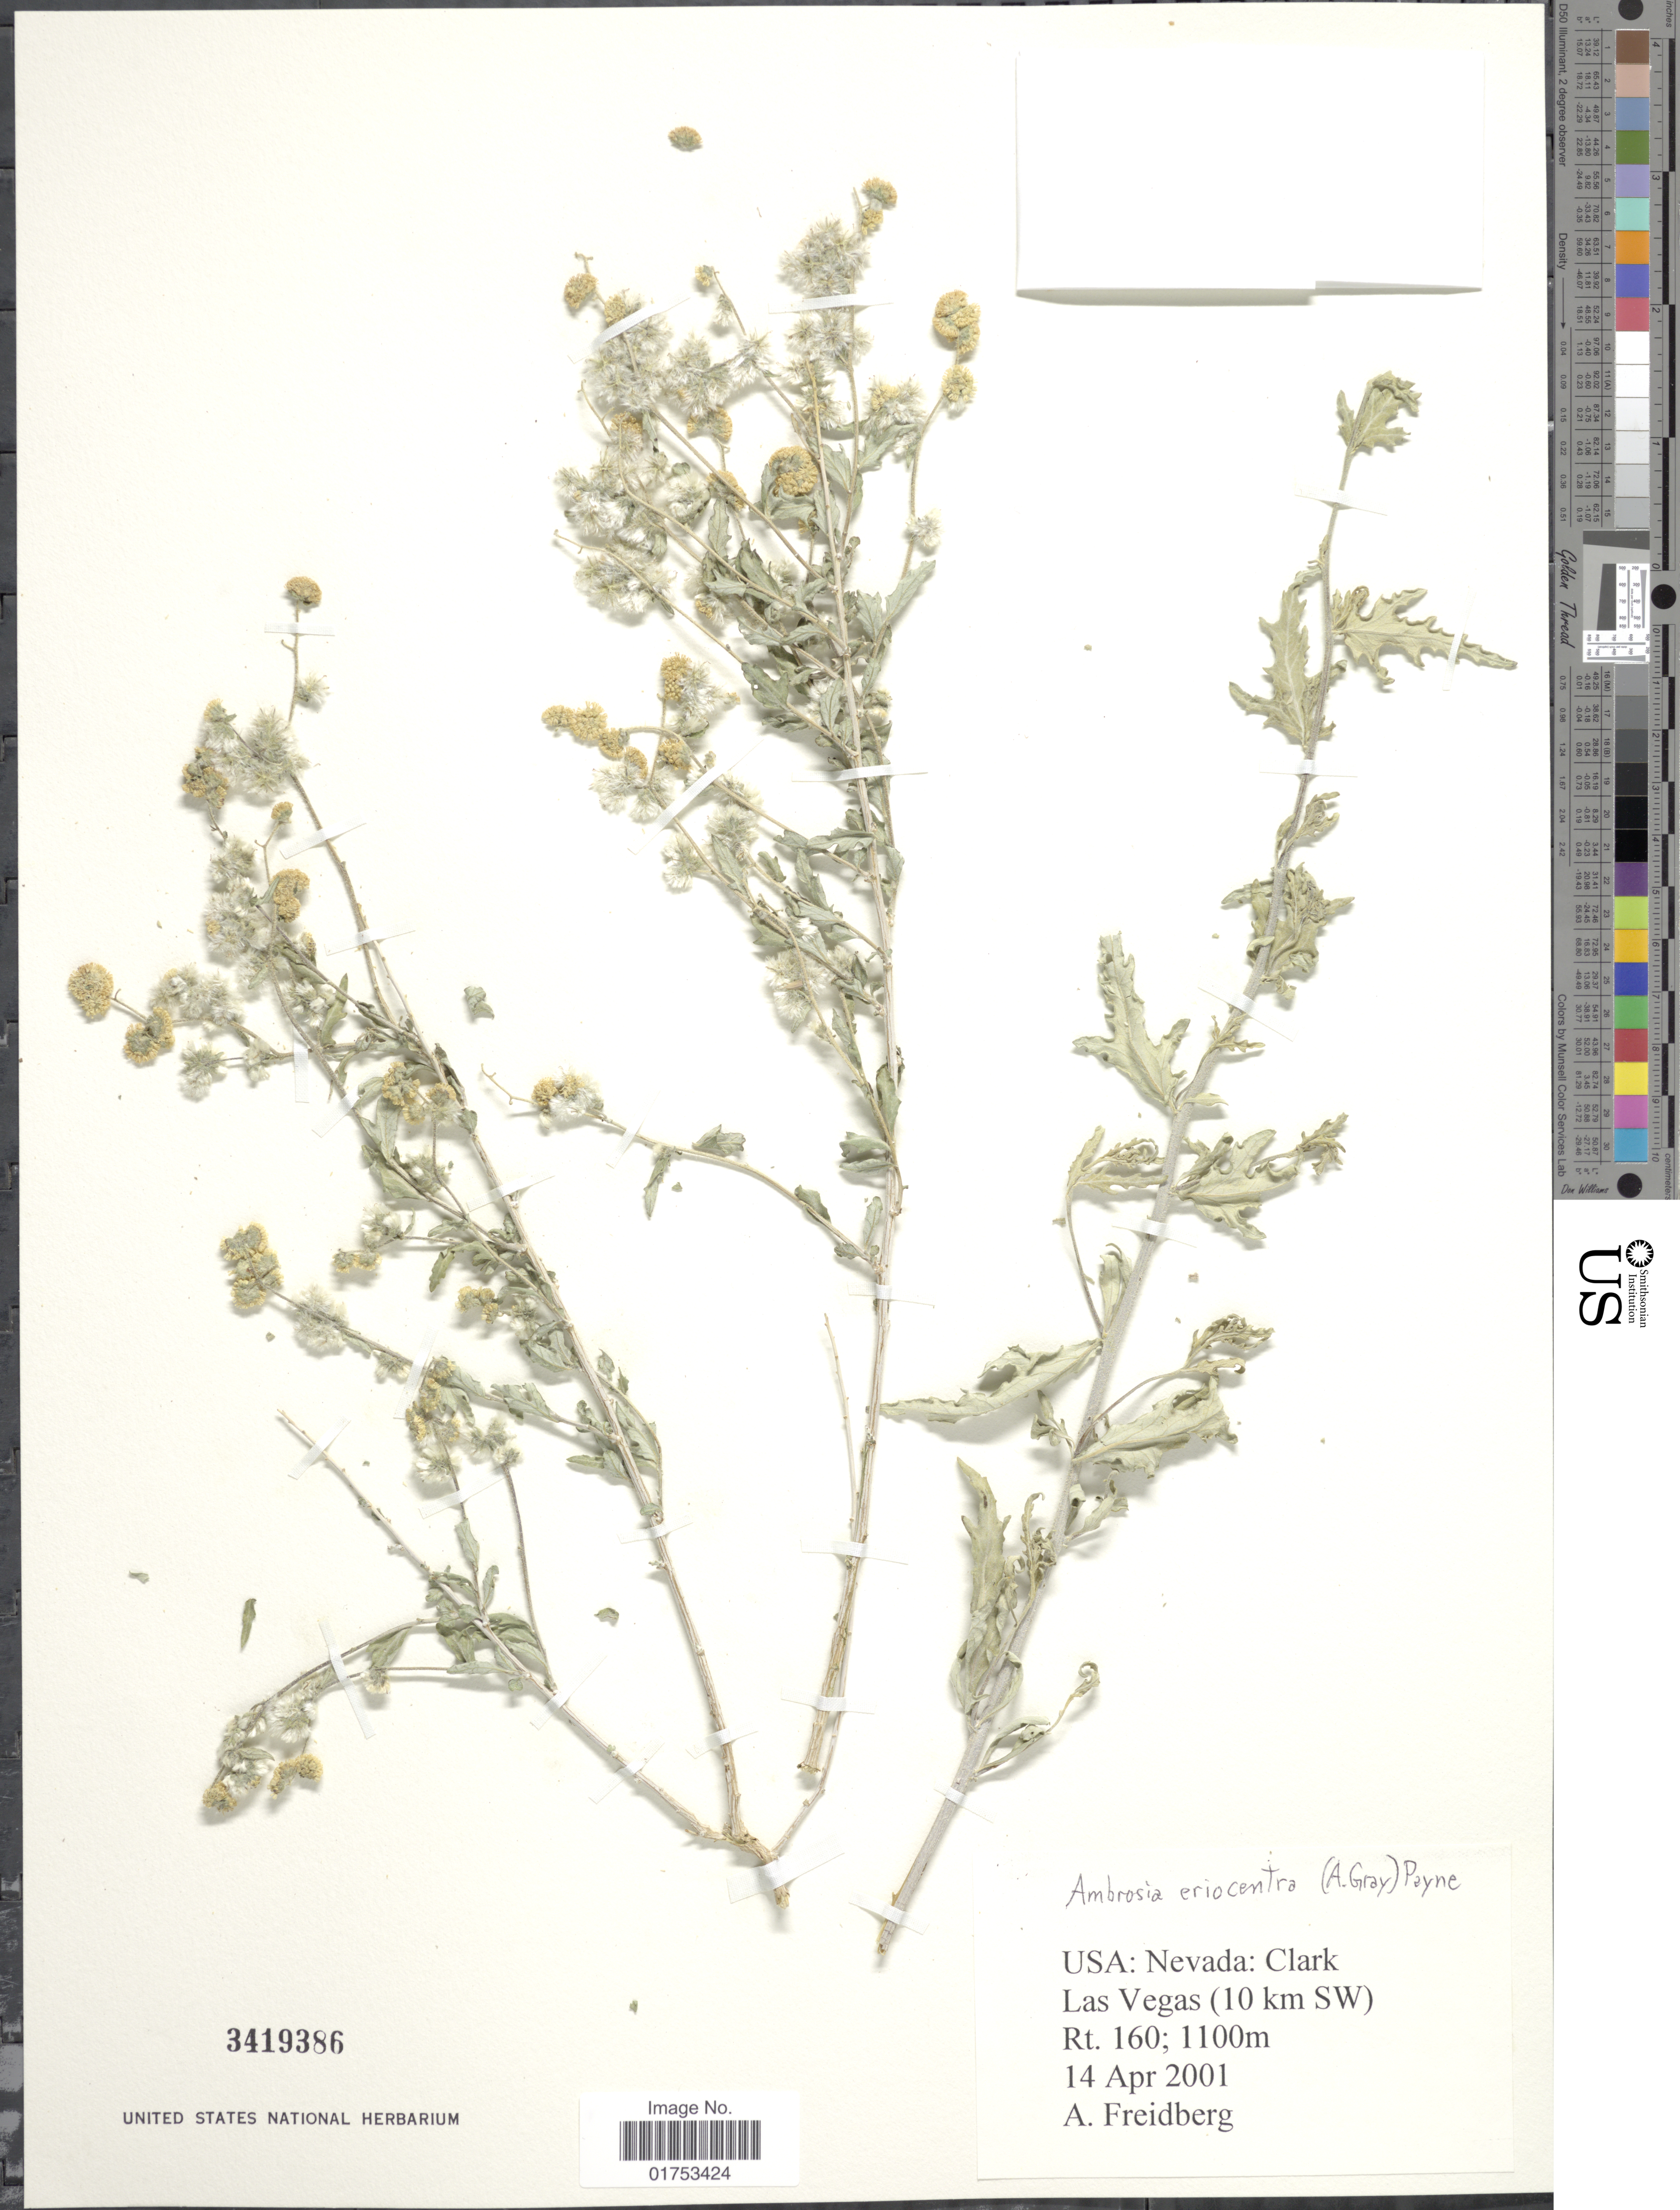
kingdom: Plantae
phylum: Tracheophyta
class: Magnoliopsida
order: Asterales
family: Asteraceae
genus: Ambrosia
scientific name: Ambrosia eriocentra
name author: (A. Gray) W.W.Payne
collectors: A. Freidberg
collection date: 2001-04-14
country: United States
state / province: Nevada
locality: USA, Clark, Las Vegas (10 km SW), Rt 160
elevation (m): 1100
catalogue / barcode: US 3419386